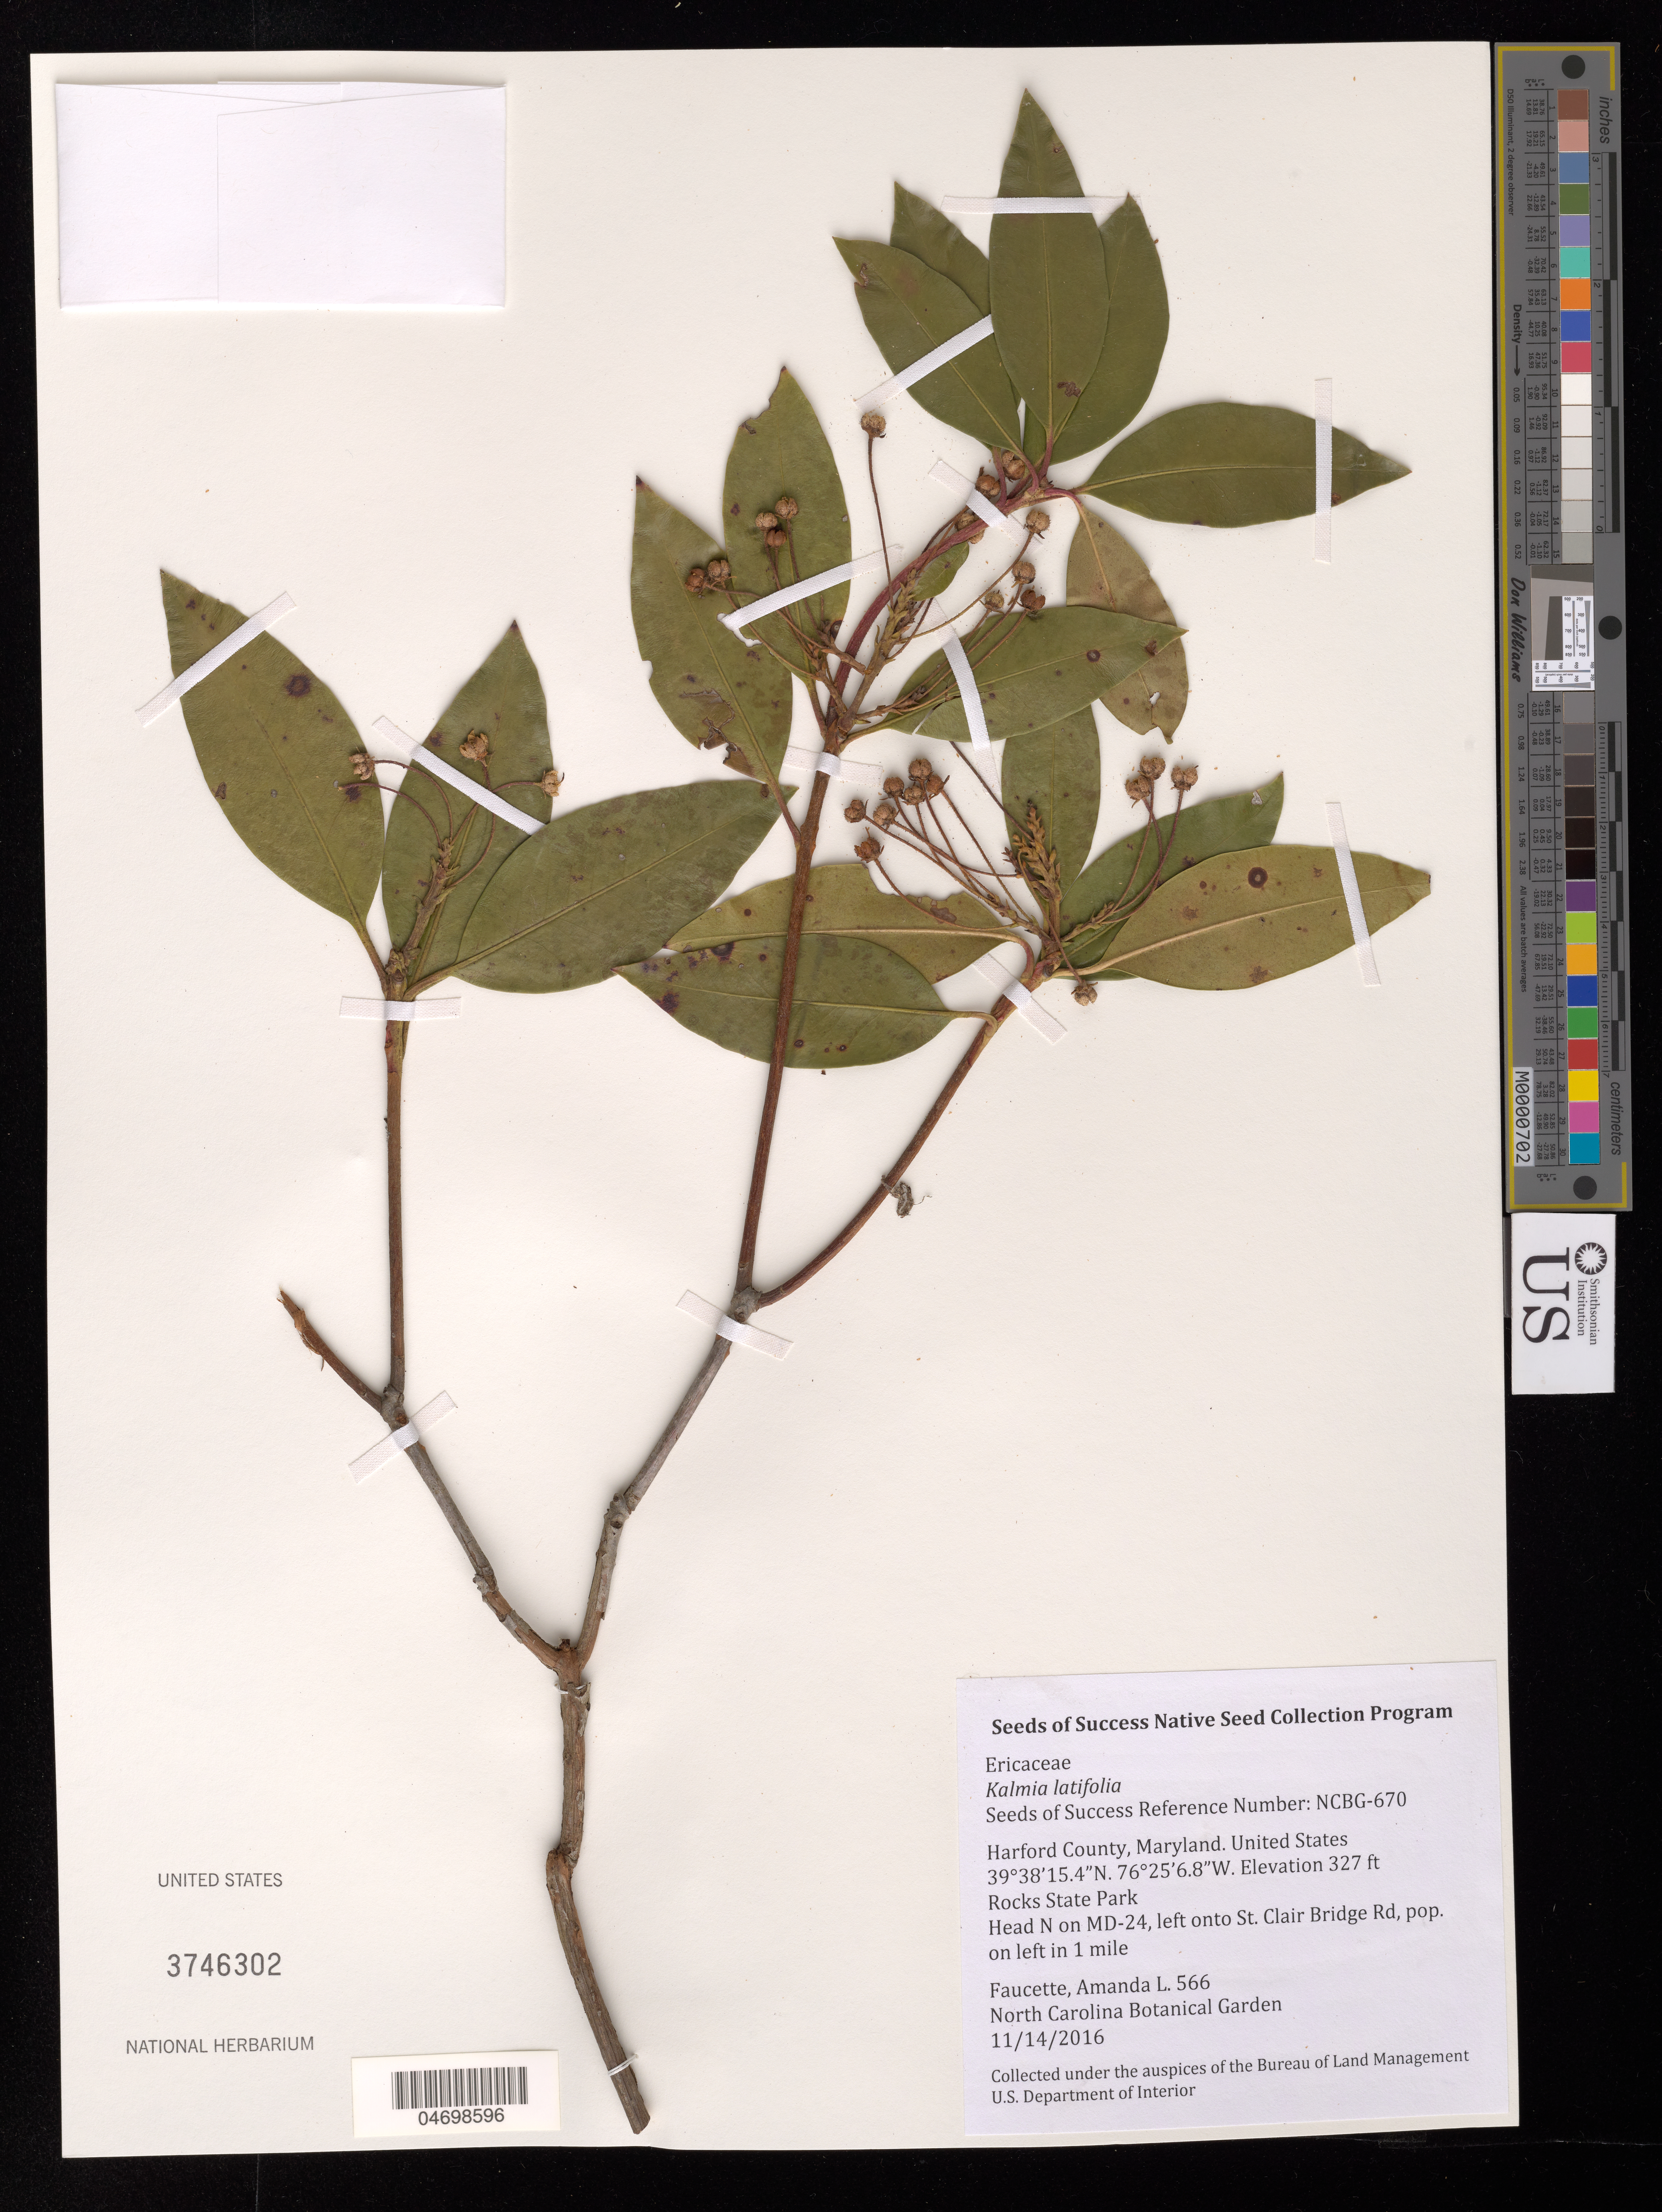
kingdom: Plantae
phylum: Tracheophyta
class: Magnoliopsida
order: Ericales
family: Ericaceae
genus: Kalmia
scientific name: Kalmia latifolia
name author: L.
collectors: A. Faucette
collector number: NCBG-670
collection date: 2016-11-14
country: United States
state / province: Maryland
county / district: Harford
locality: Rocks State Park, St. Clair Bridge Rd.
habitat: Hardwood Forest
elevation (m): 100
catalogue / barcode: US 3746302